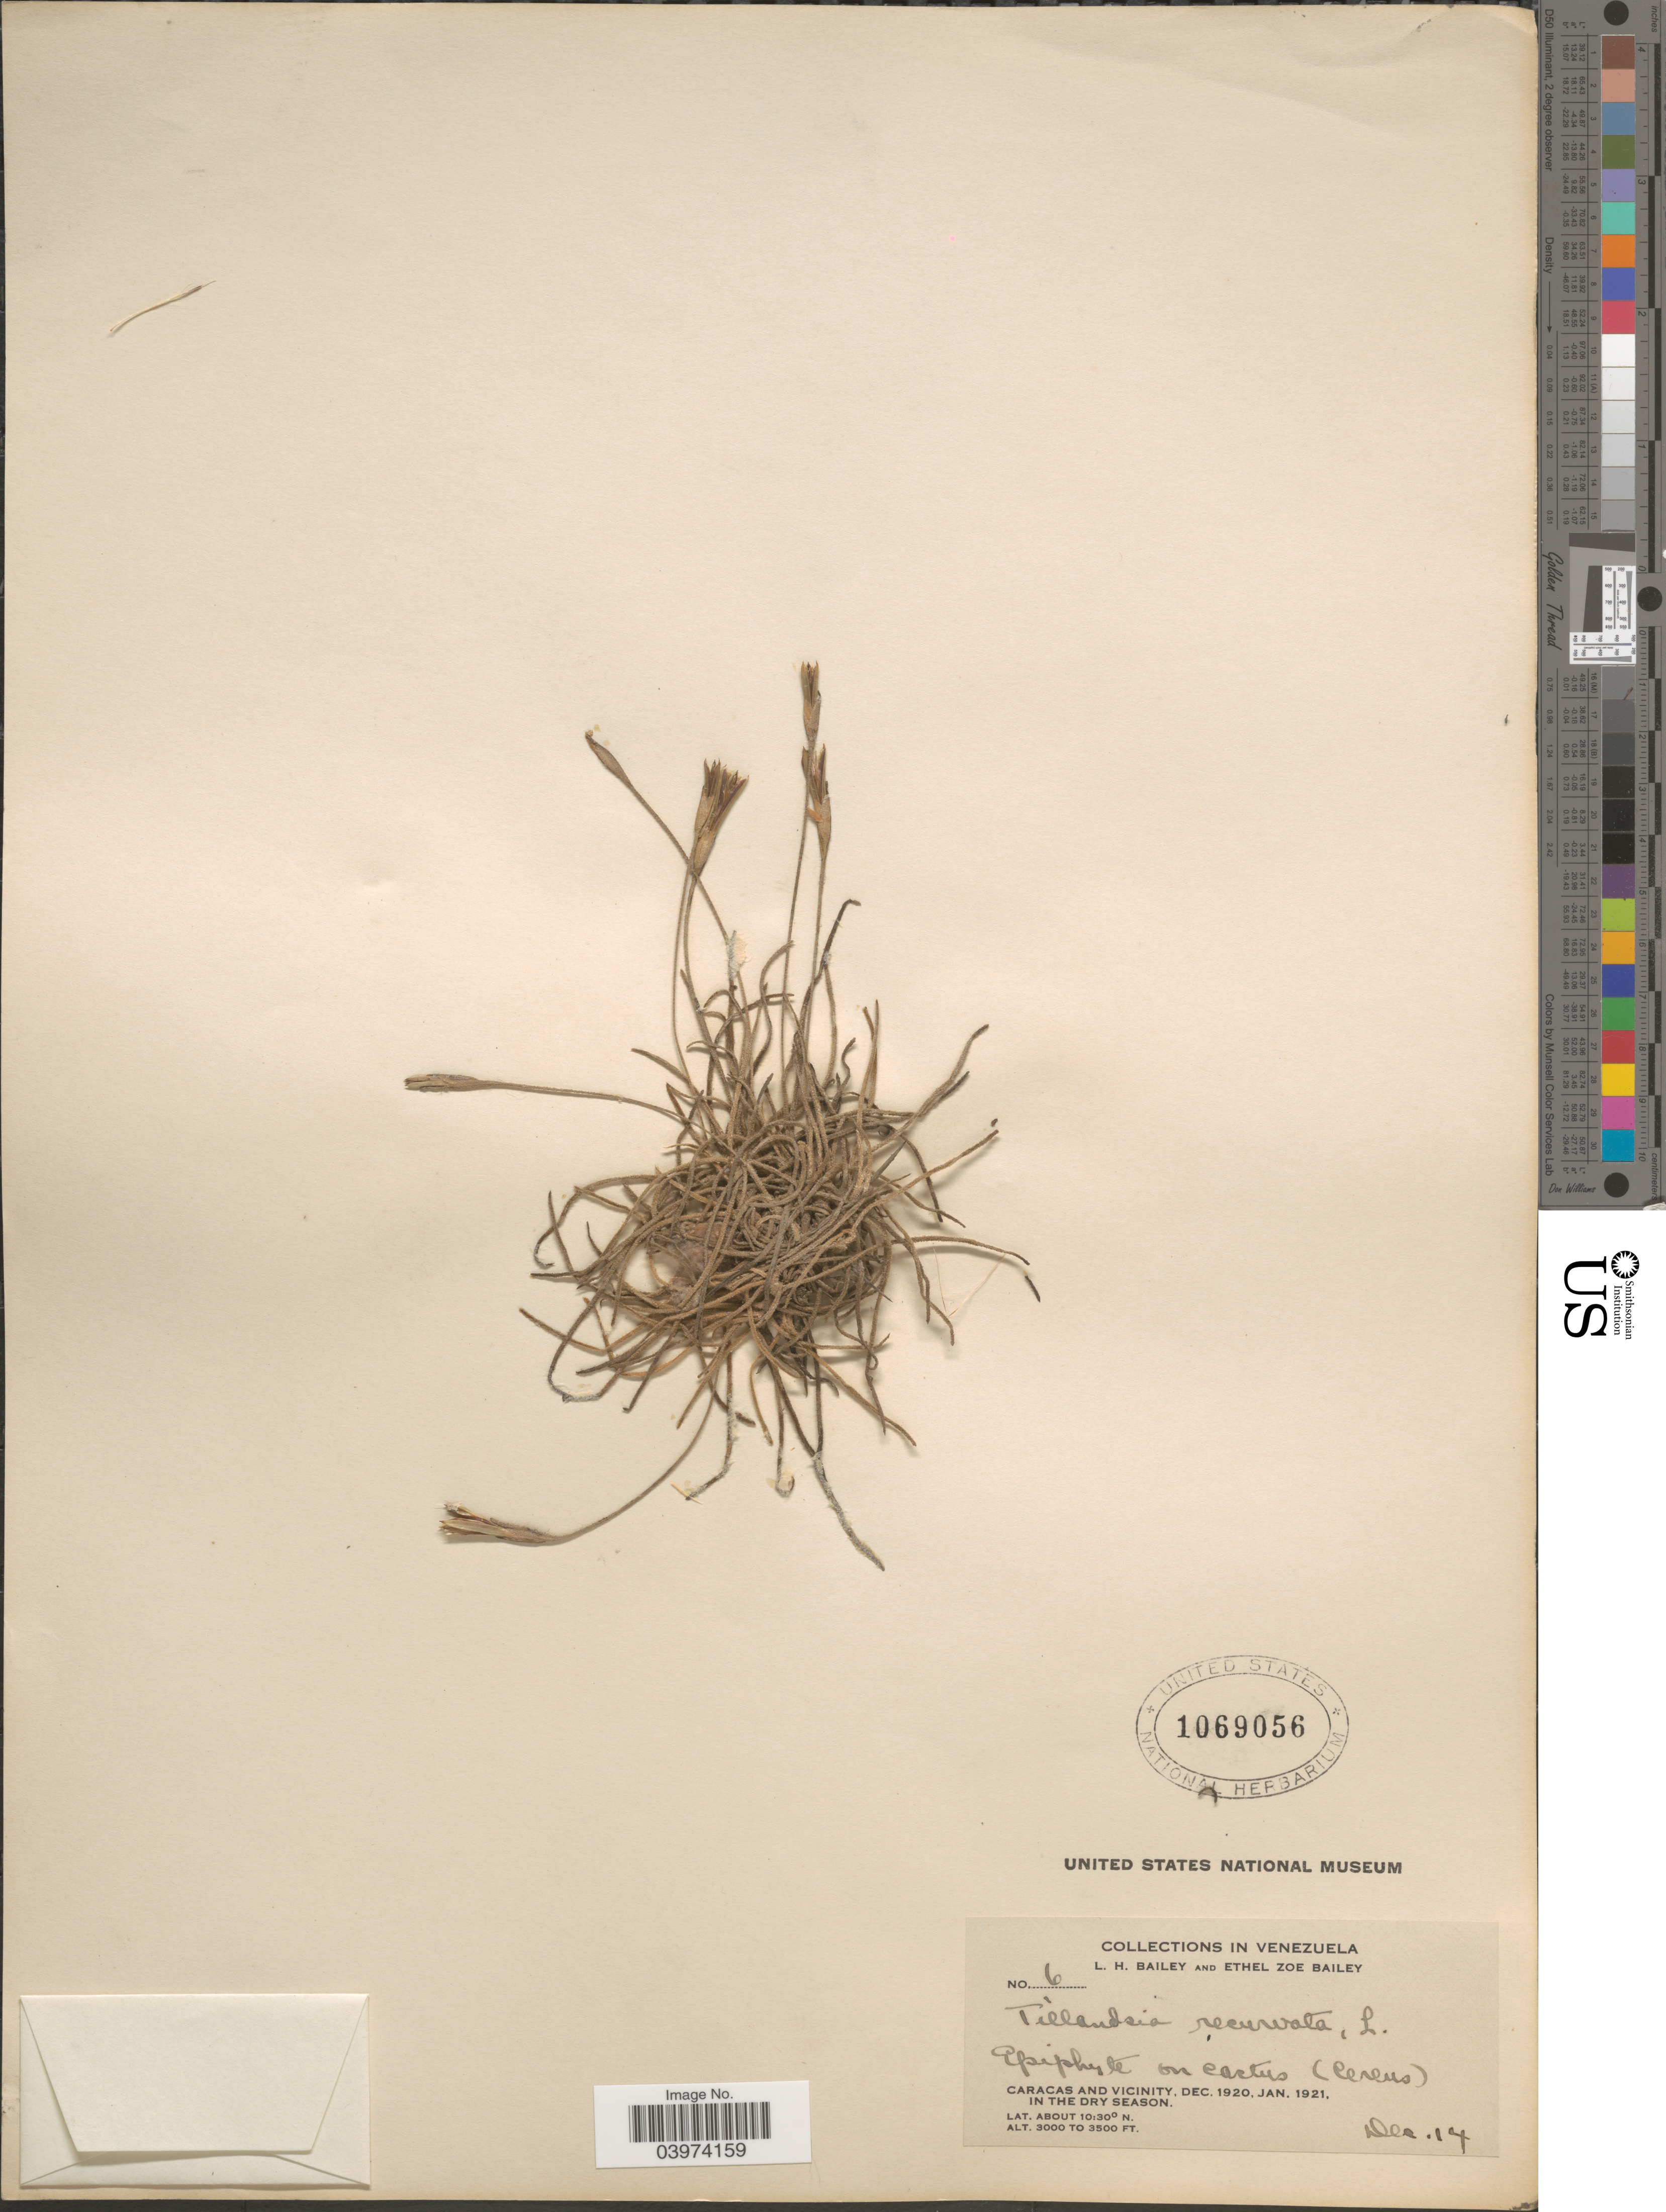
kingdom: Plantae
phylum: Tracheophyta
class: Liliopsida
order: Poales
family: Bromeliaceae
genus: Tillandsia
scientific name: Tillandsia recurvata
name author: L.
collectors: L. H. Bailey & E. Z. Bailey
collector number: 6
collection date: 1920-12-14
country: Venezuela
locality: Caracas and vicinity, in the dry season.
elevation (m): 914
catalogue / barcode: US 1069056